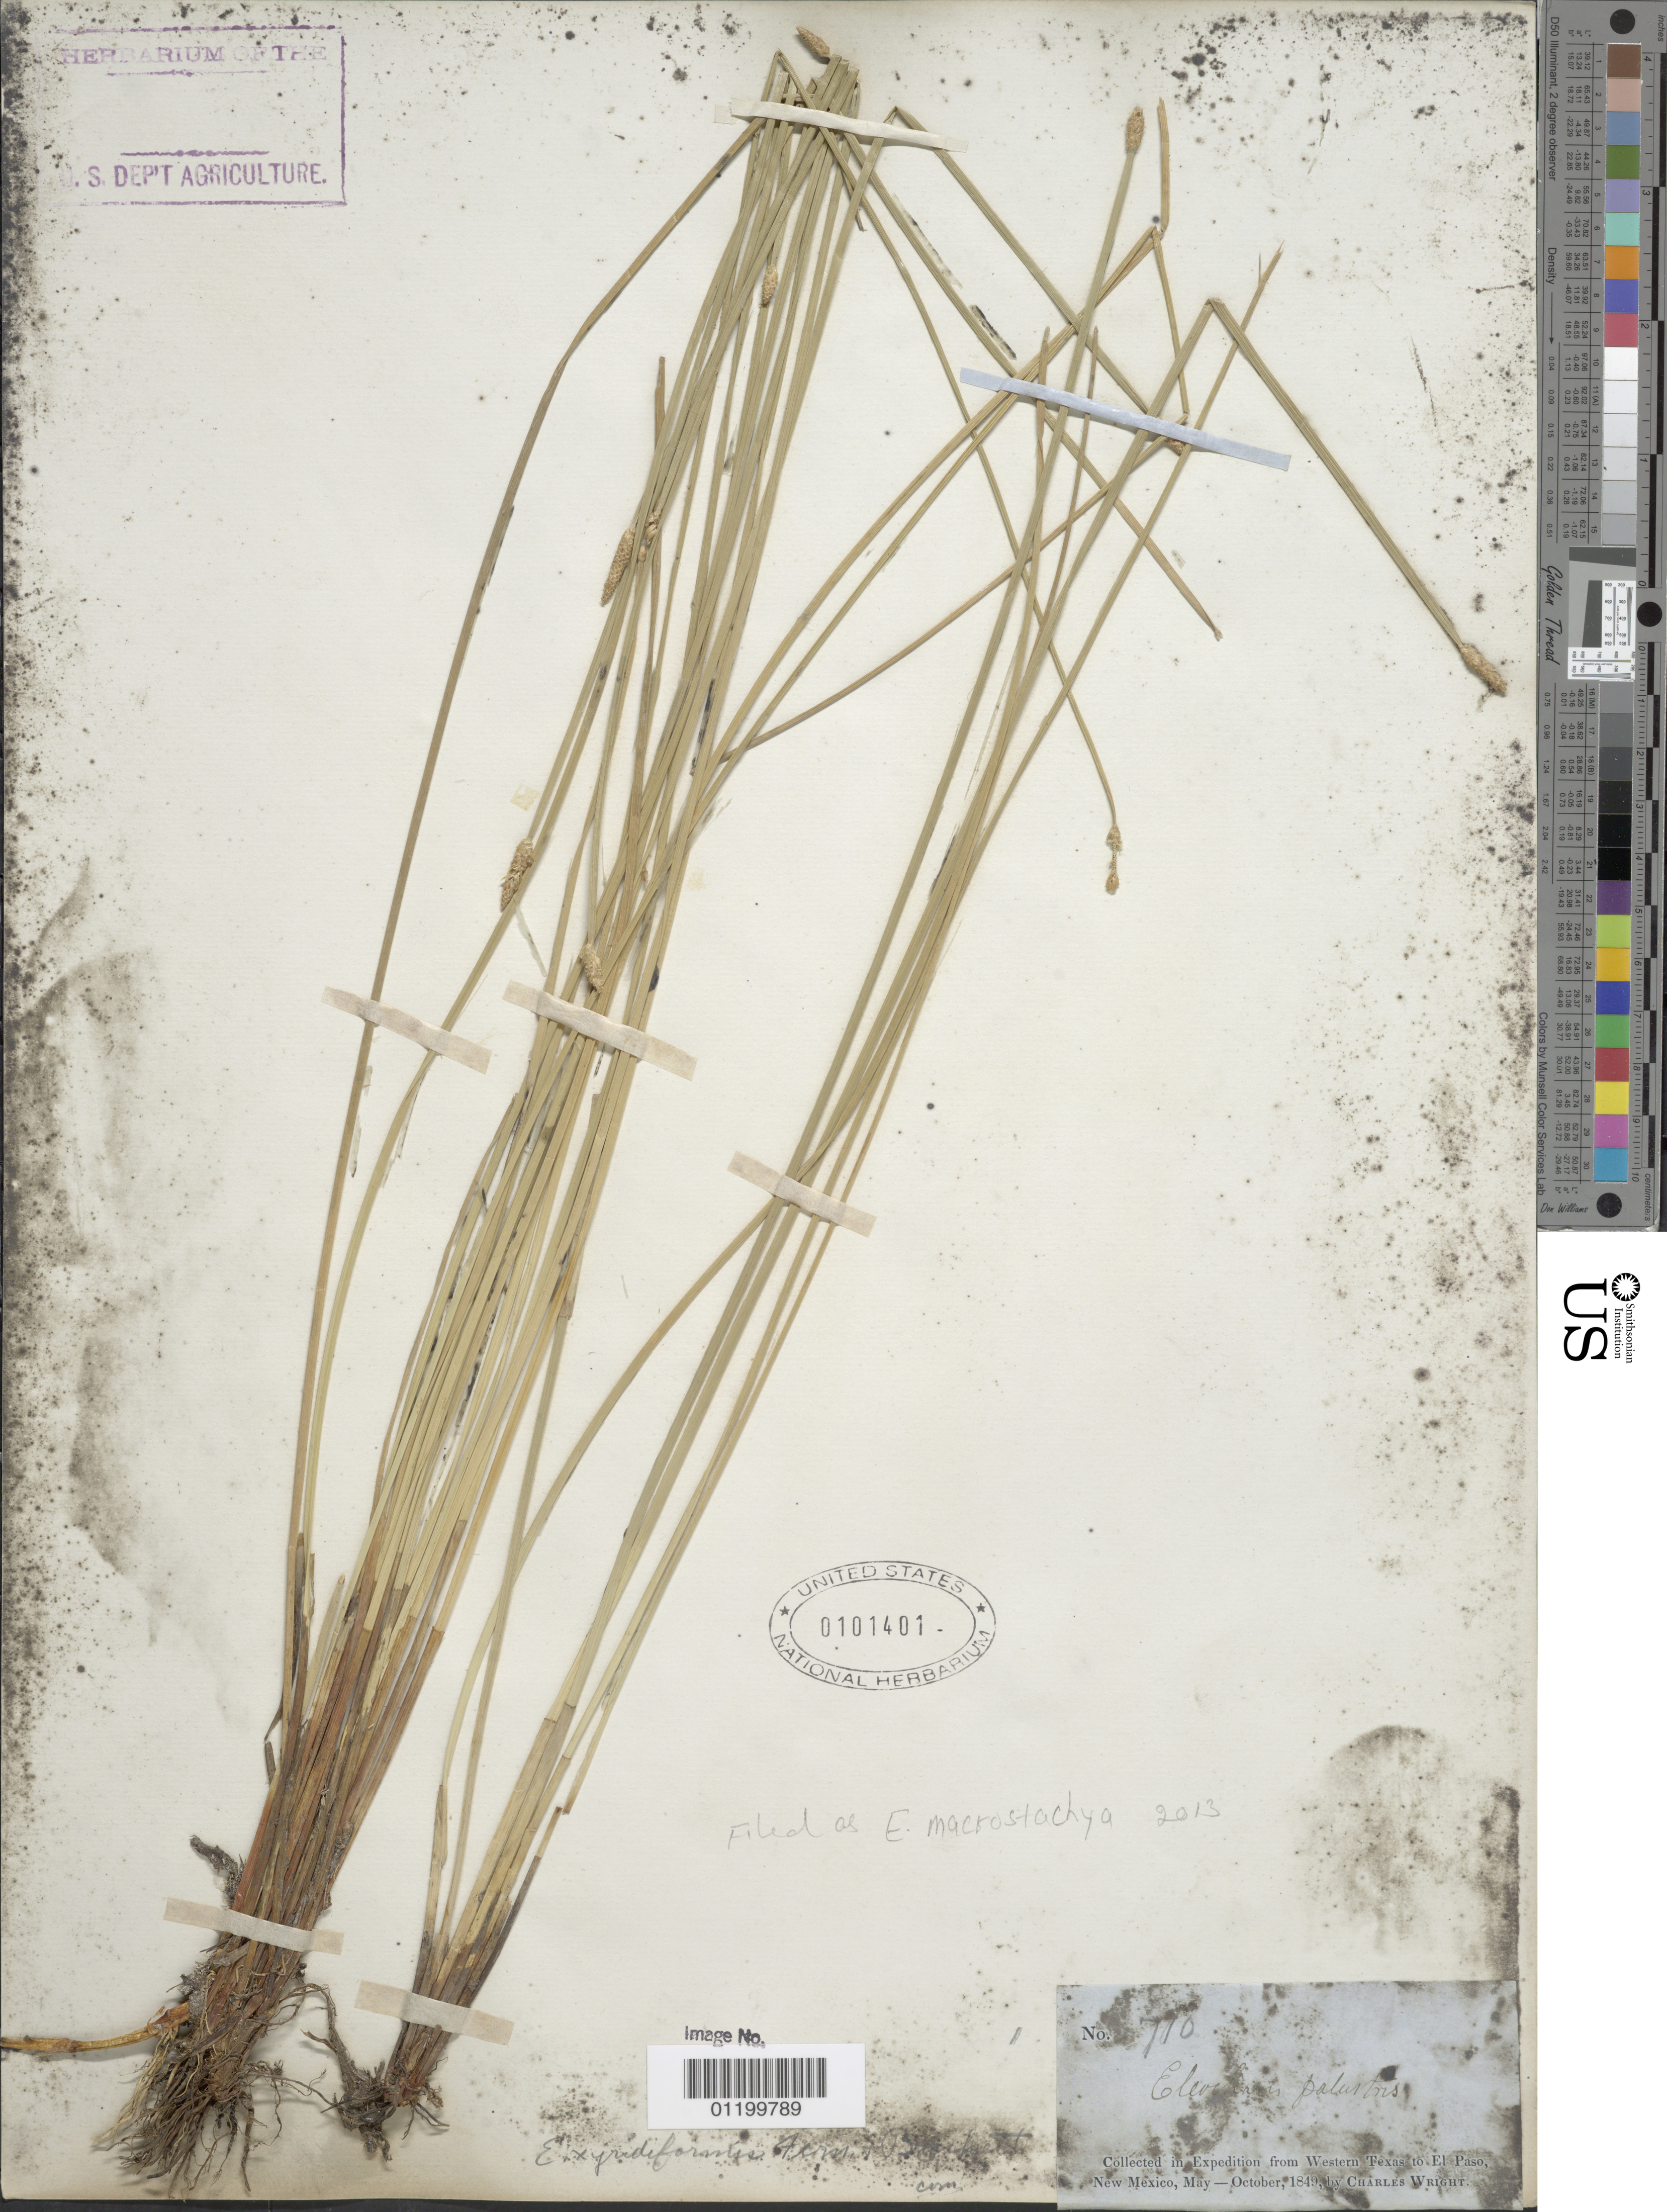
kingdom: Plantae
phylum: Tracheophyta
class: Liliopsida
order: Poales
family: Cyperaceae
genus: Eleocharis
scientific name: Eleocharis macrostachya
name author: Britton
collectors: C. Wright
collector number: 710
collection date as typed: May 1849 to -- Oct 1849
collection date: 1849-05/1849-10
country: United States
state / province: New Mexico / Texas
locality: W Texas to El Paso, New Mexico.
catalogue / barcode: US 101401